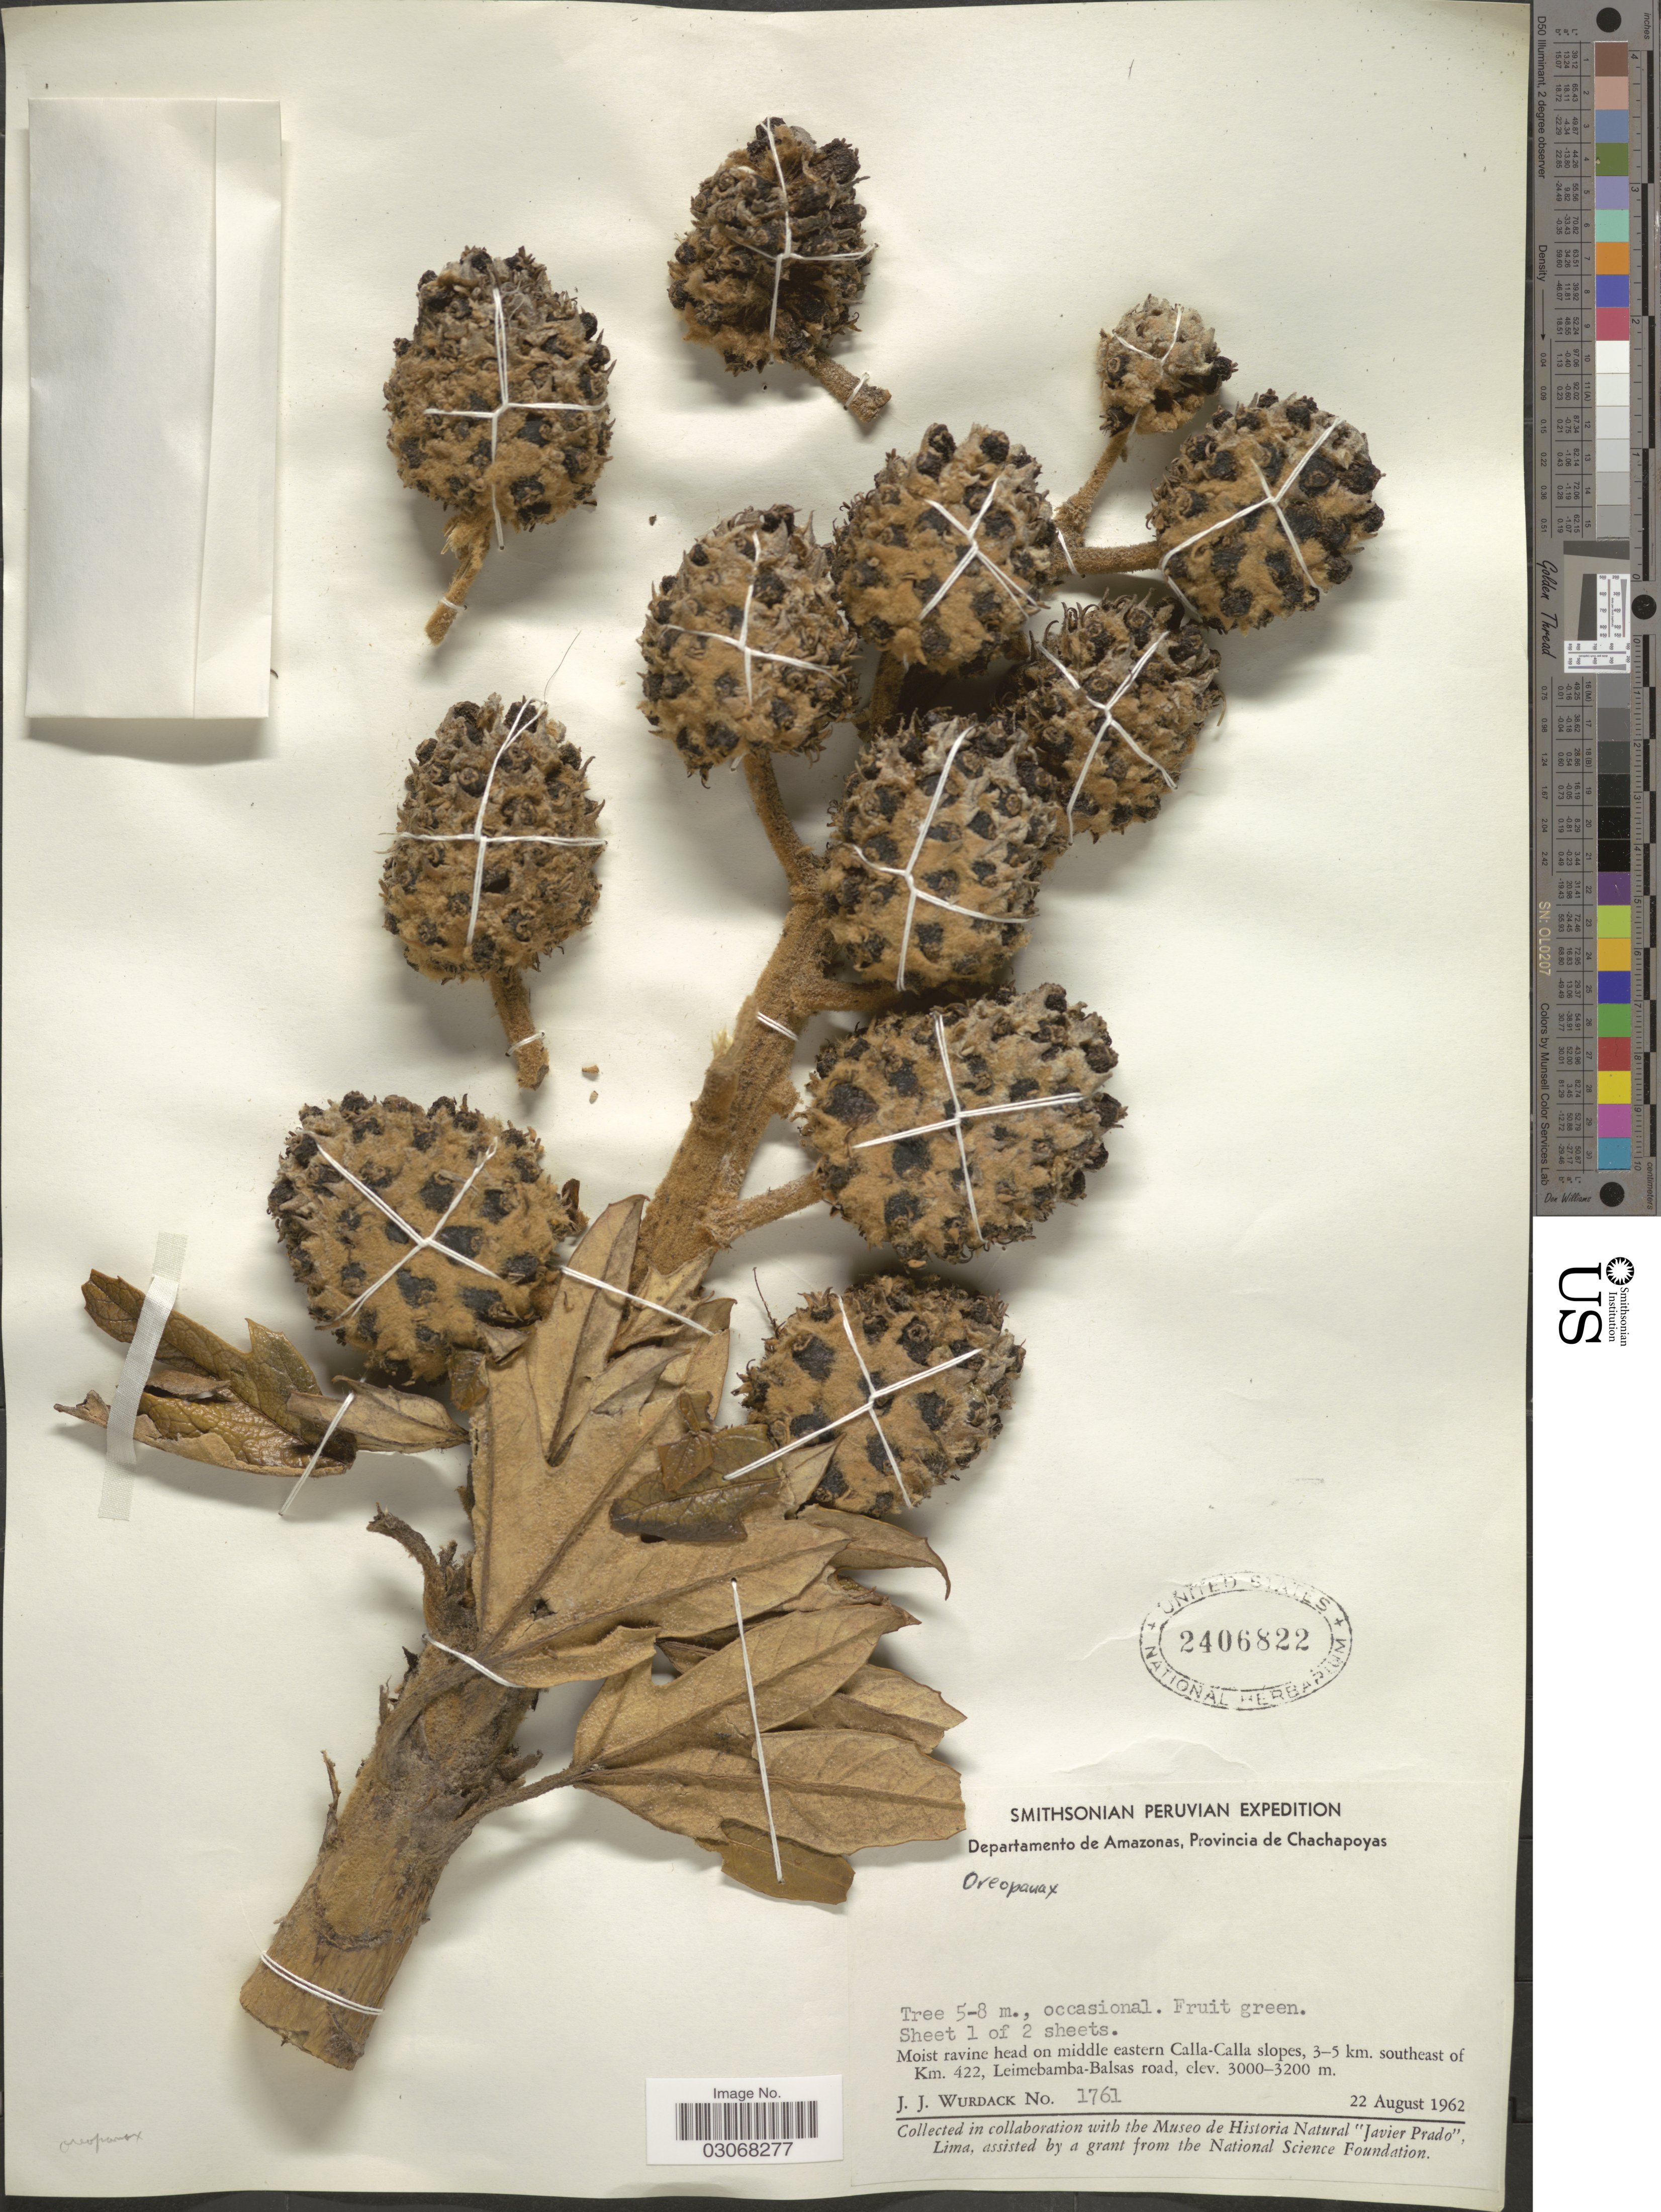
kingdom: Plantae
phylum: Tracheophyta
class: Magnoliopsida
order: Apiales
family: Araliaceae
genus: Oreopanax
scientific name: Oreopanax sp.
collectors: J. J. Wurdack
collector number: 1761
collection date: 1962-08-22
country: Peru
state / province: Amazonas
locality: Departamento Amazonas, Provincia de Chachapoyas. Moist ravine head on middle eastern Calla-Calla slopes, 3-5 km. southeast of Km/ 422, Leimebamba-Balsas road.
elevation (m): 3000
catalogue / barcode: US 2406822